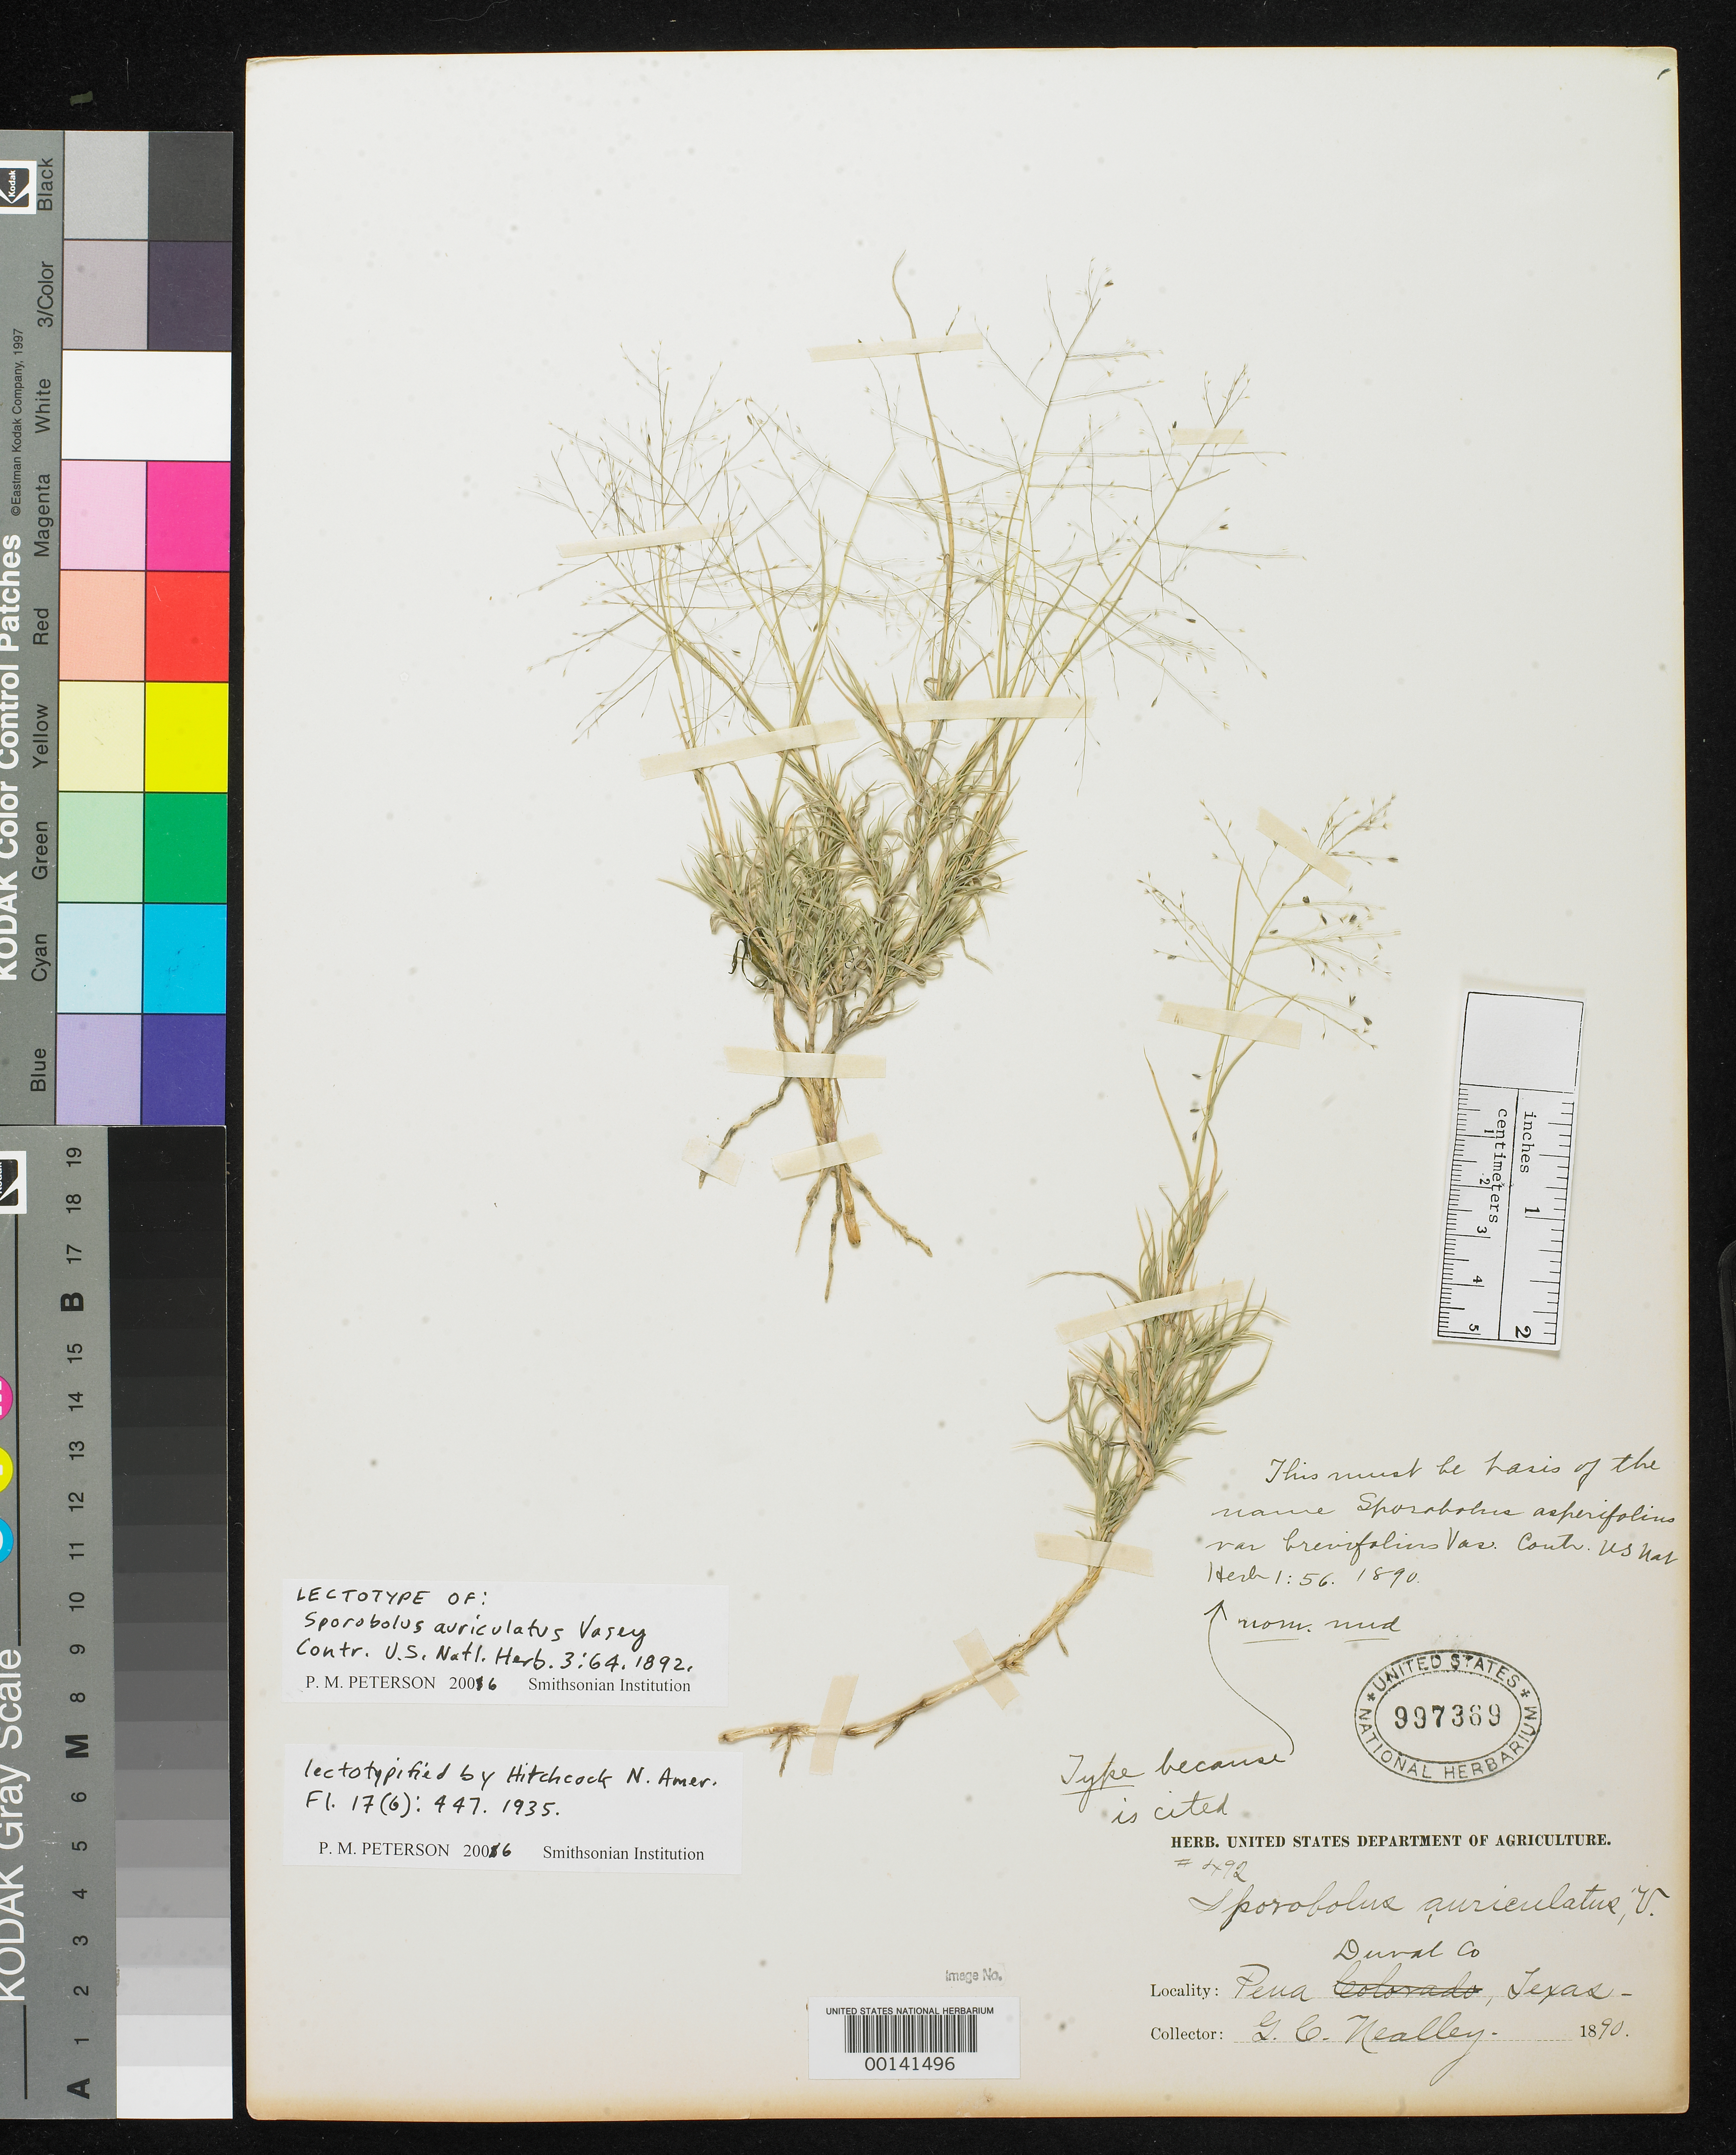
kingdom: Plantae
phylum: Tracheophyta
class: Liliopsida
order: Poales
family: Poaceae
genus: Sporobolus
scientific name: Sporobolus auriculatus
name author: Vasey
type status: Lectotype; Syntype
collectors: G. C. Nealley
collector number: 492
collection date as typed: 1890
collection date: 1890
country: United States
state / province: Texas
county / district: Duval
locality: Pena.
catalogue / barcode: US 997369